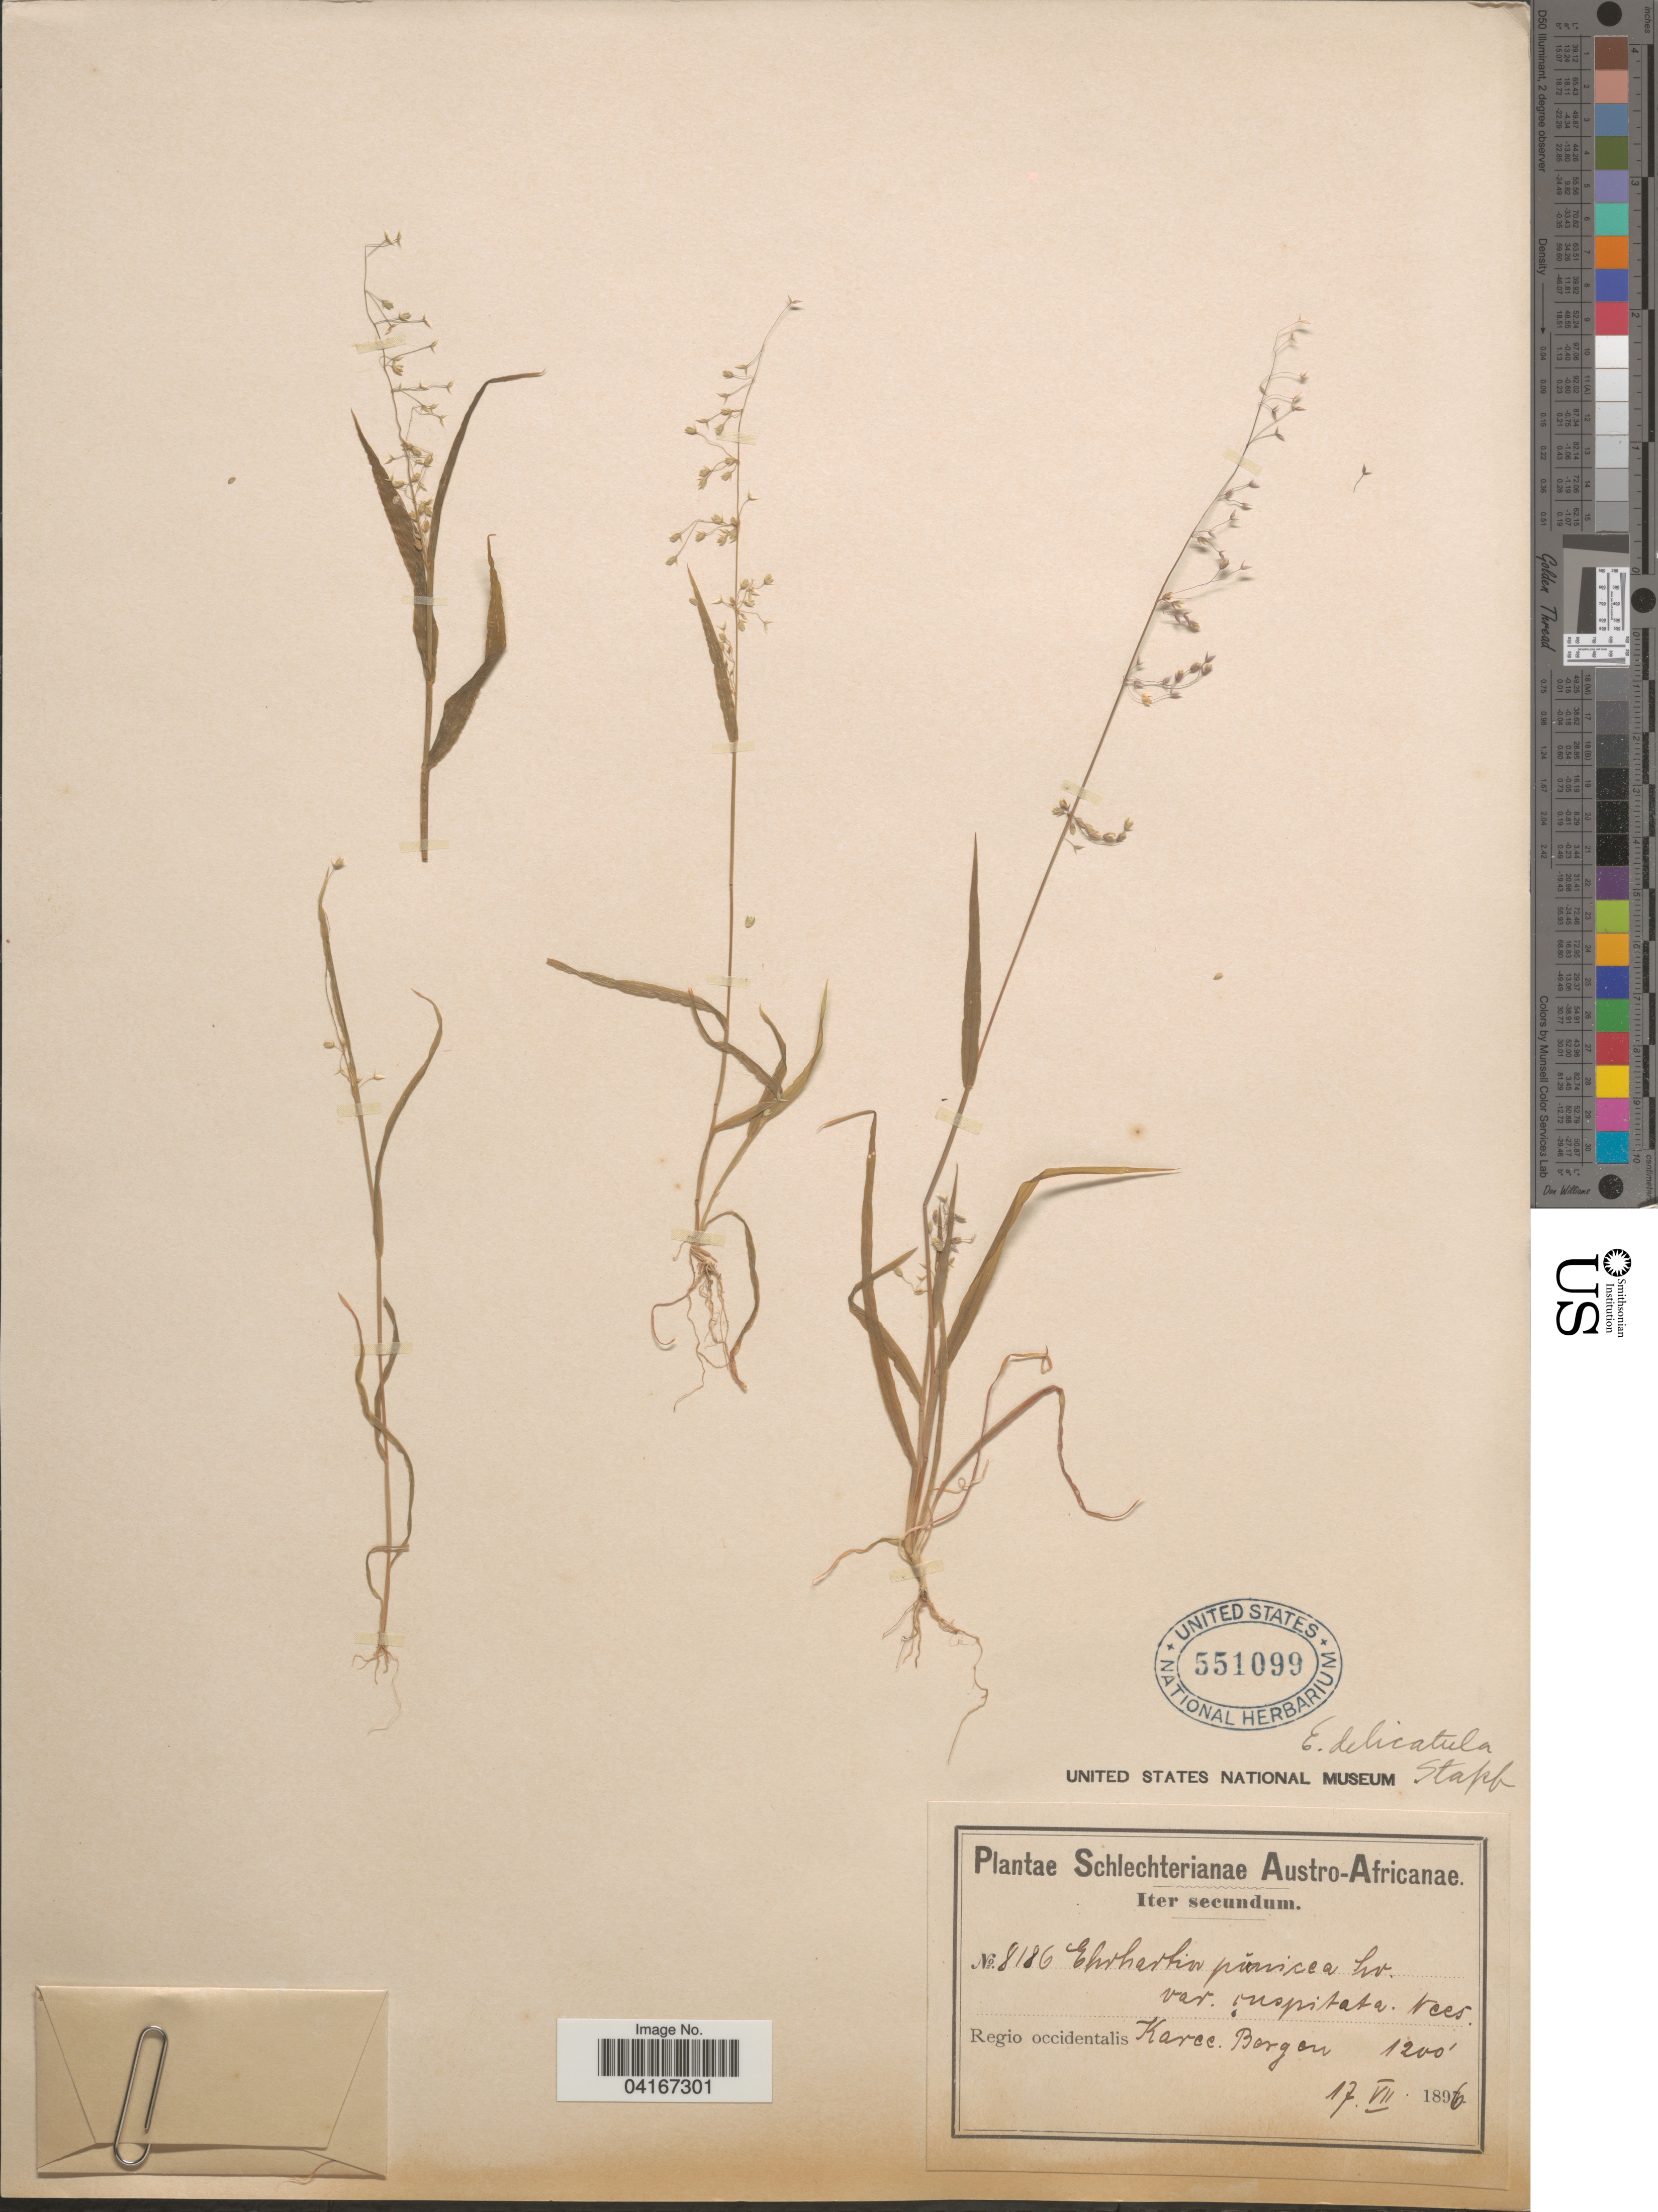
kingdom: Plantae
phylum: Tracheophyta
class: Liliopsida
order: Poales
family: Poaceae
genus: Ehrharta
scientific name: Ehrharta delicatula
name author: Stapf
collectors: Schlechter, --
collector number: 8186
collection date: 1896-07-17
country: South Africa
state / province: Western Cape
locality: Austro-Africanae. Iter secundum. Regio occidentalis Karee. Bergen.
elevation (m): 366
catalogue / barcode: US 551099